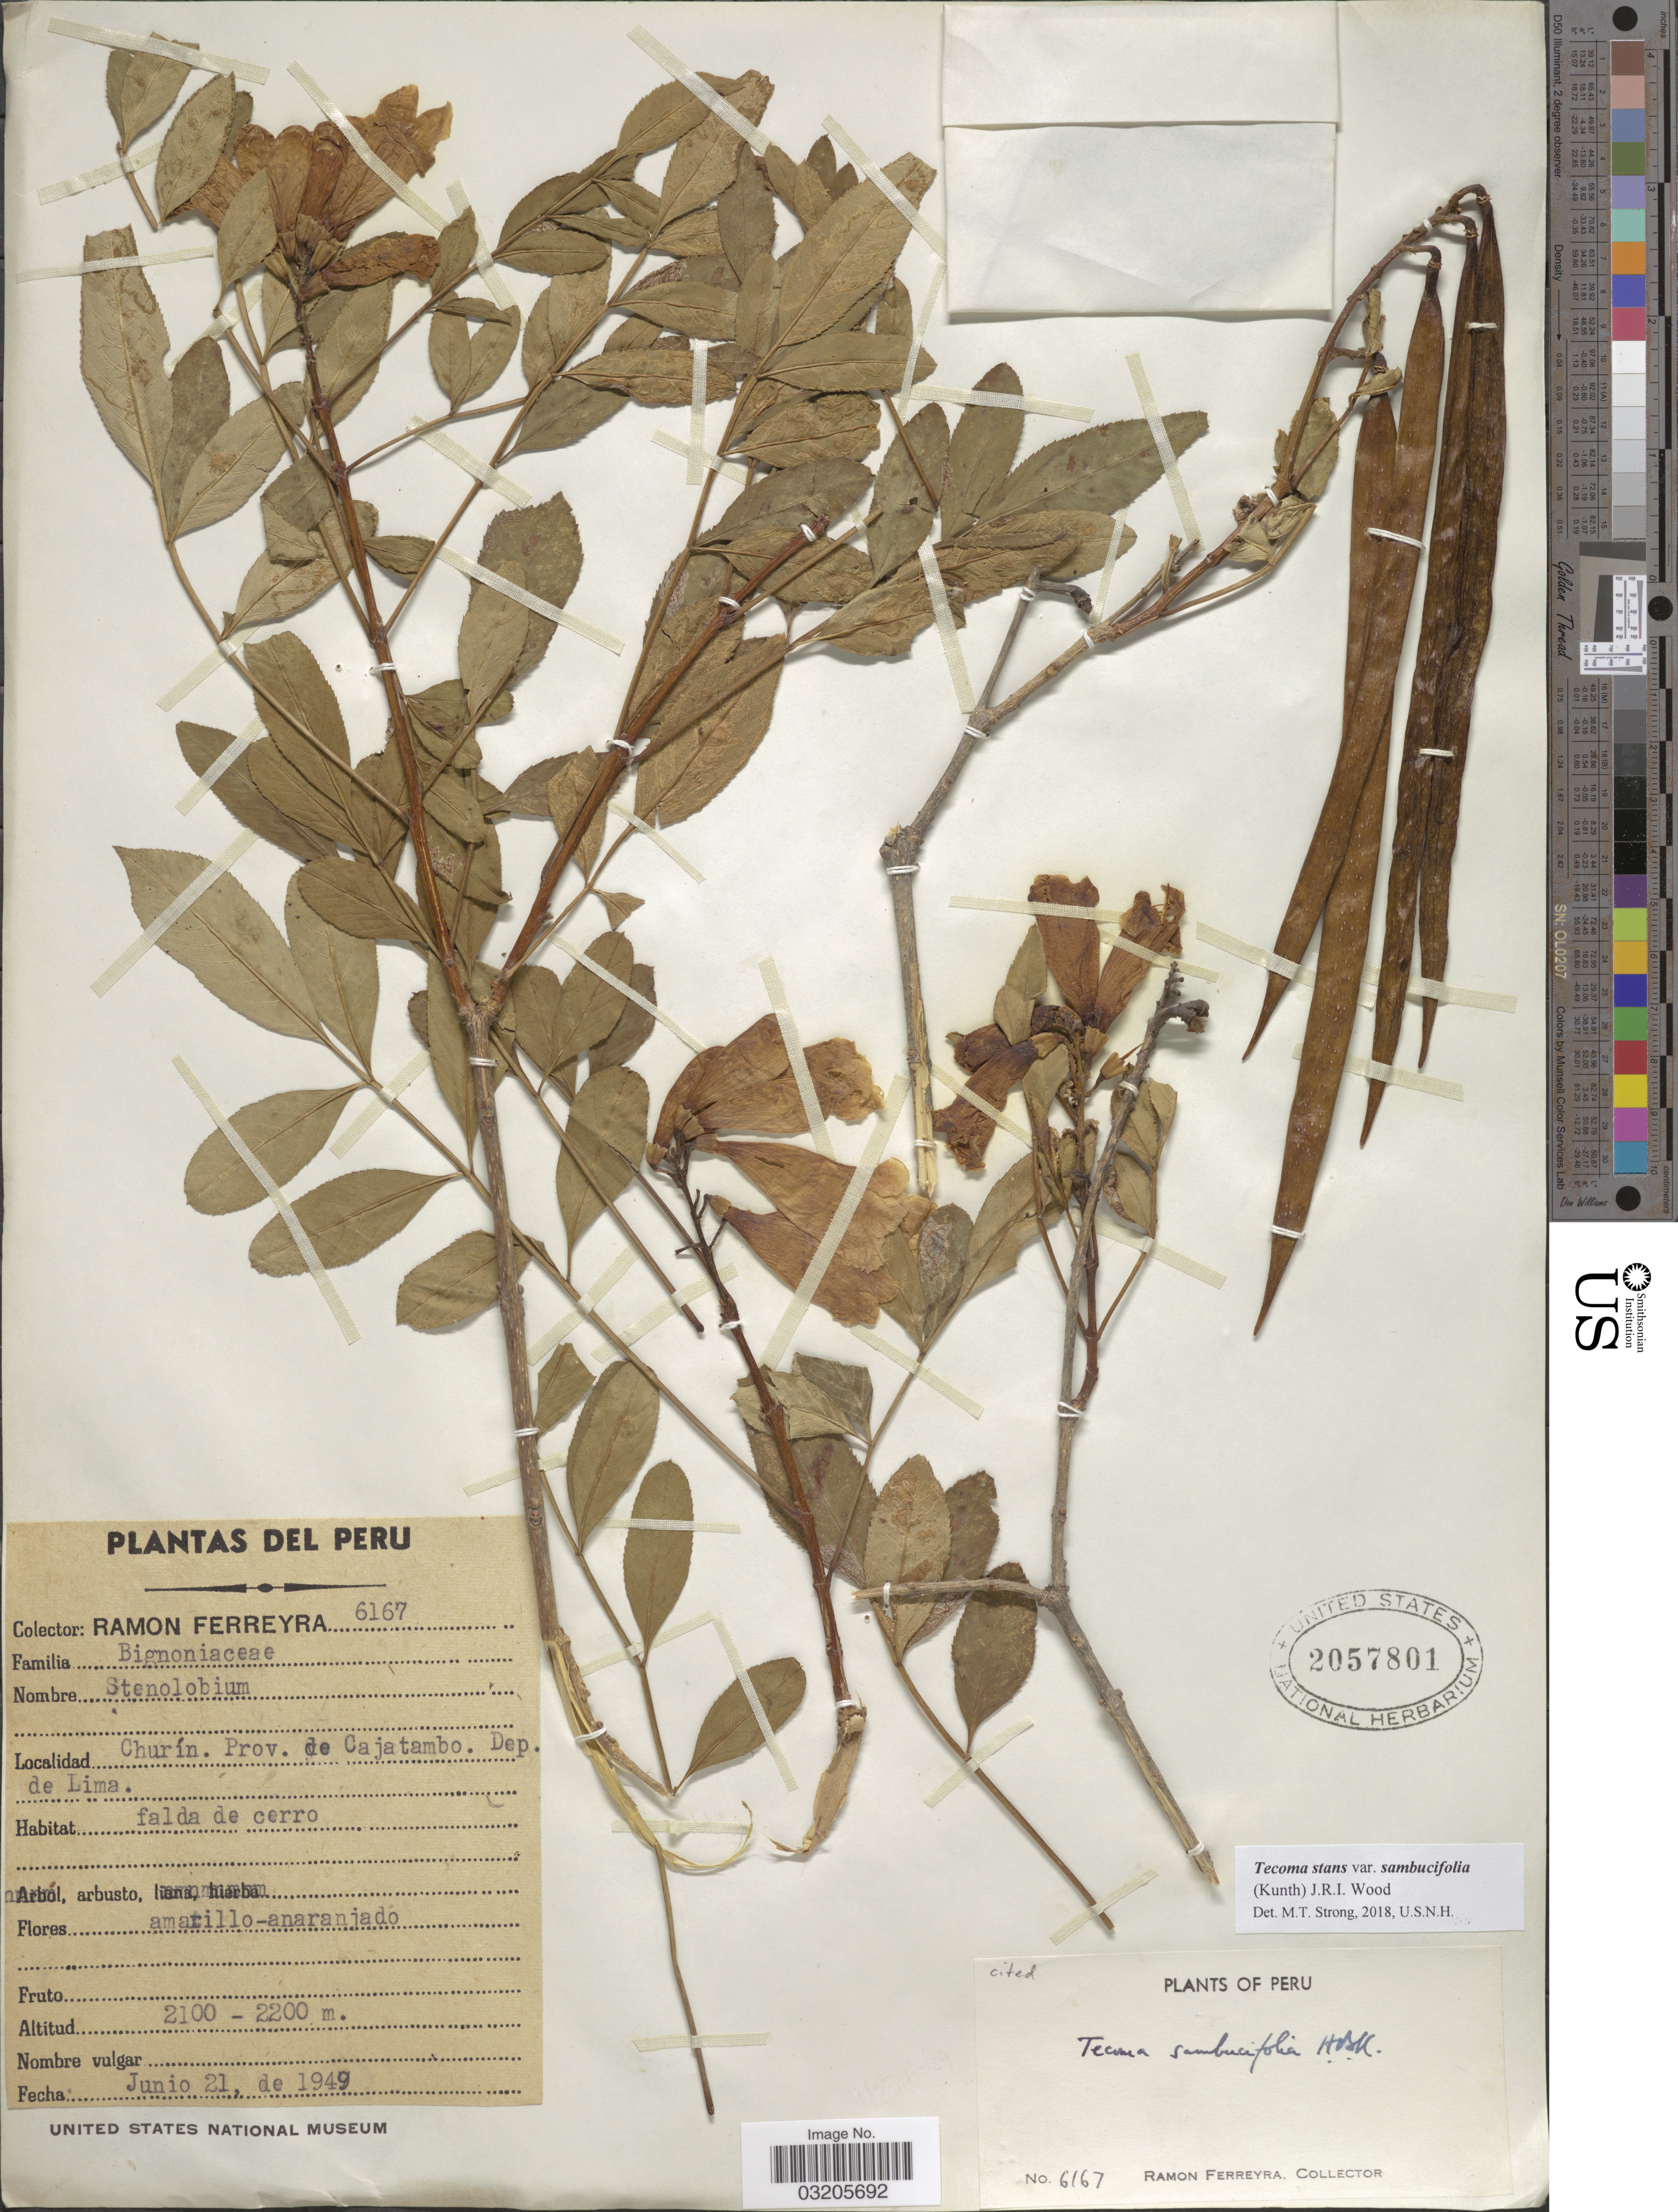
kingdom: Plantae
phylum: Tracheophyta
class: Magnoliopsida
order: Lamiales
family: Bignoniaceae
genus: Tecoma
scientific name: Tecoma stans var. sambucifolia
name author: (Kunth) J.R.I. Wood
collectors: R. A. Ferreyra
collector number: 6167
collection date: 1949-06-21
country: Peru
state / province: Lima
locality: Churín. Prov. de Cajatambo. Dep. de Lima.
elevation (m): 2100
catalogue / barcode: US 2057801